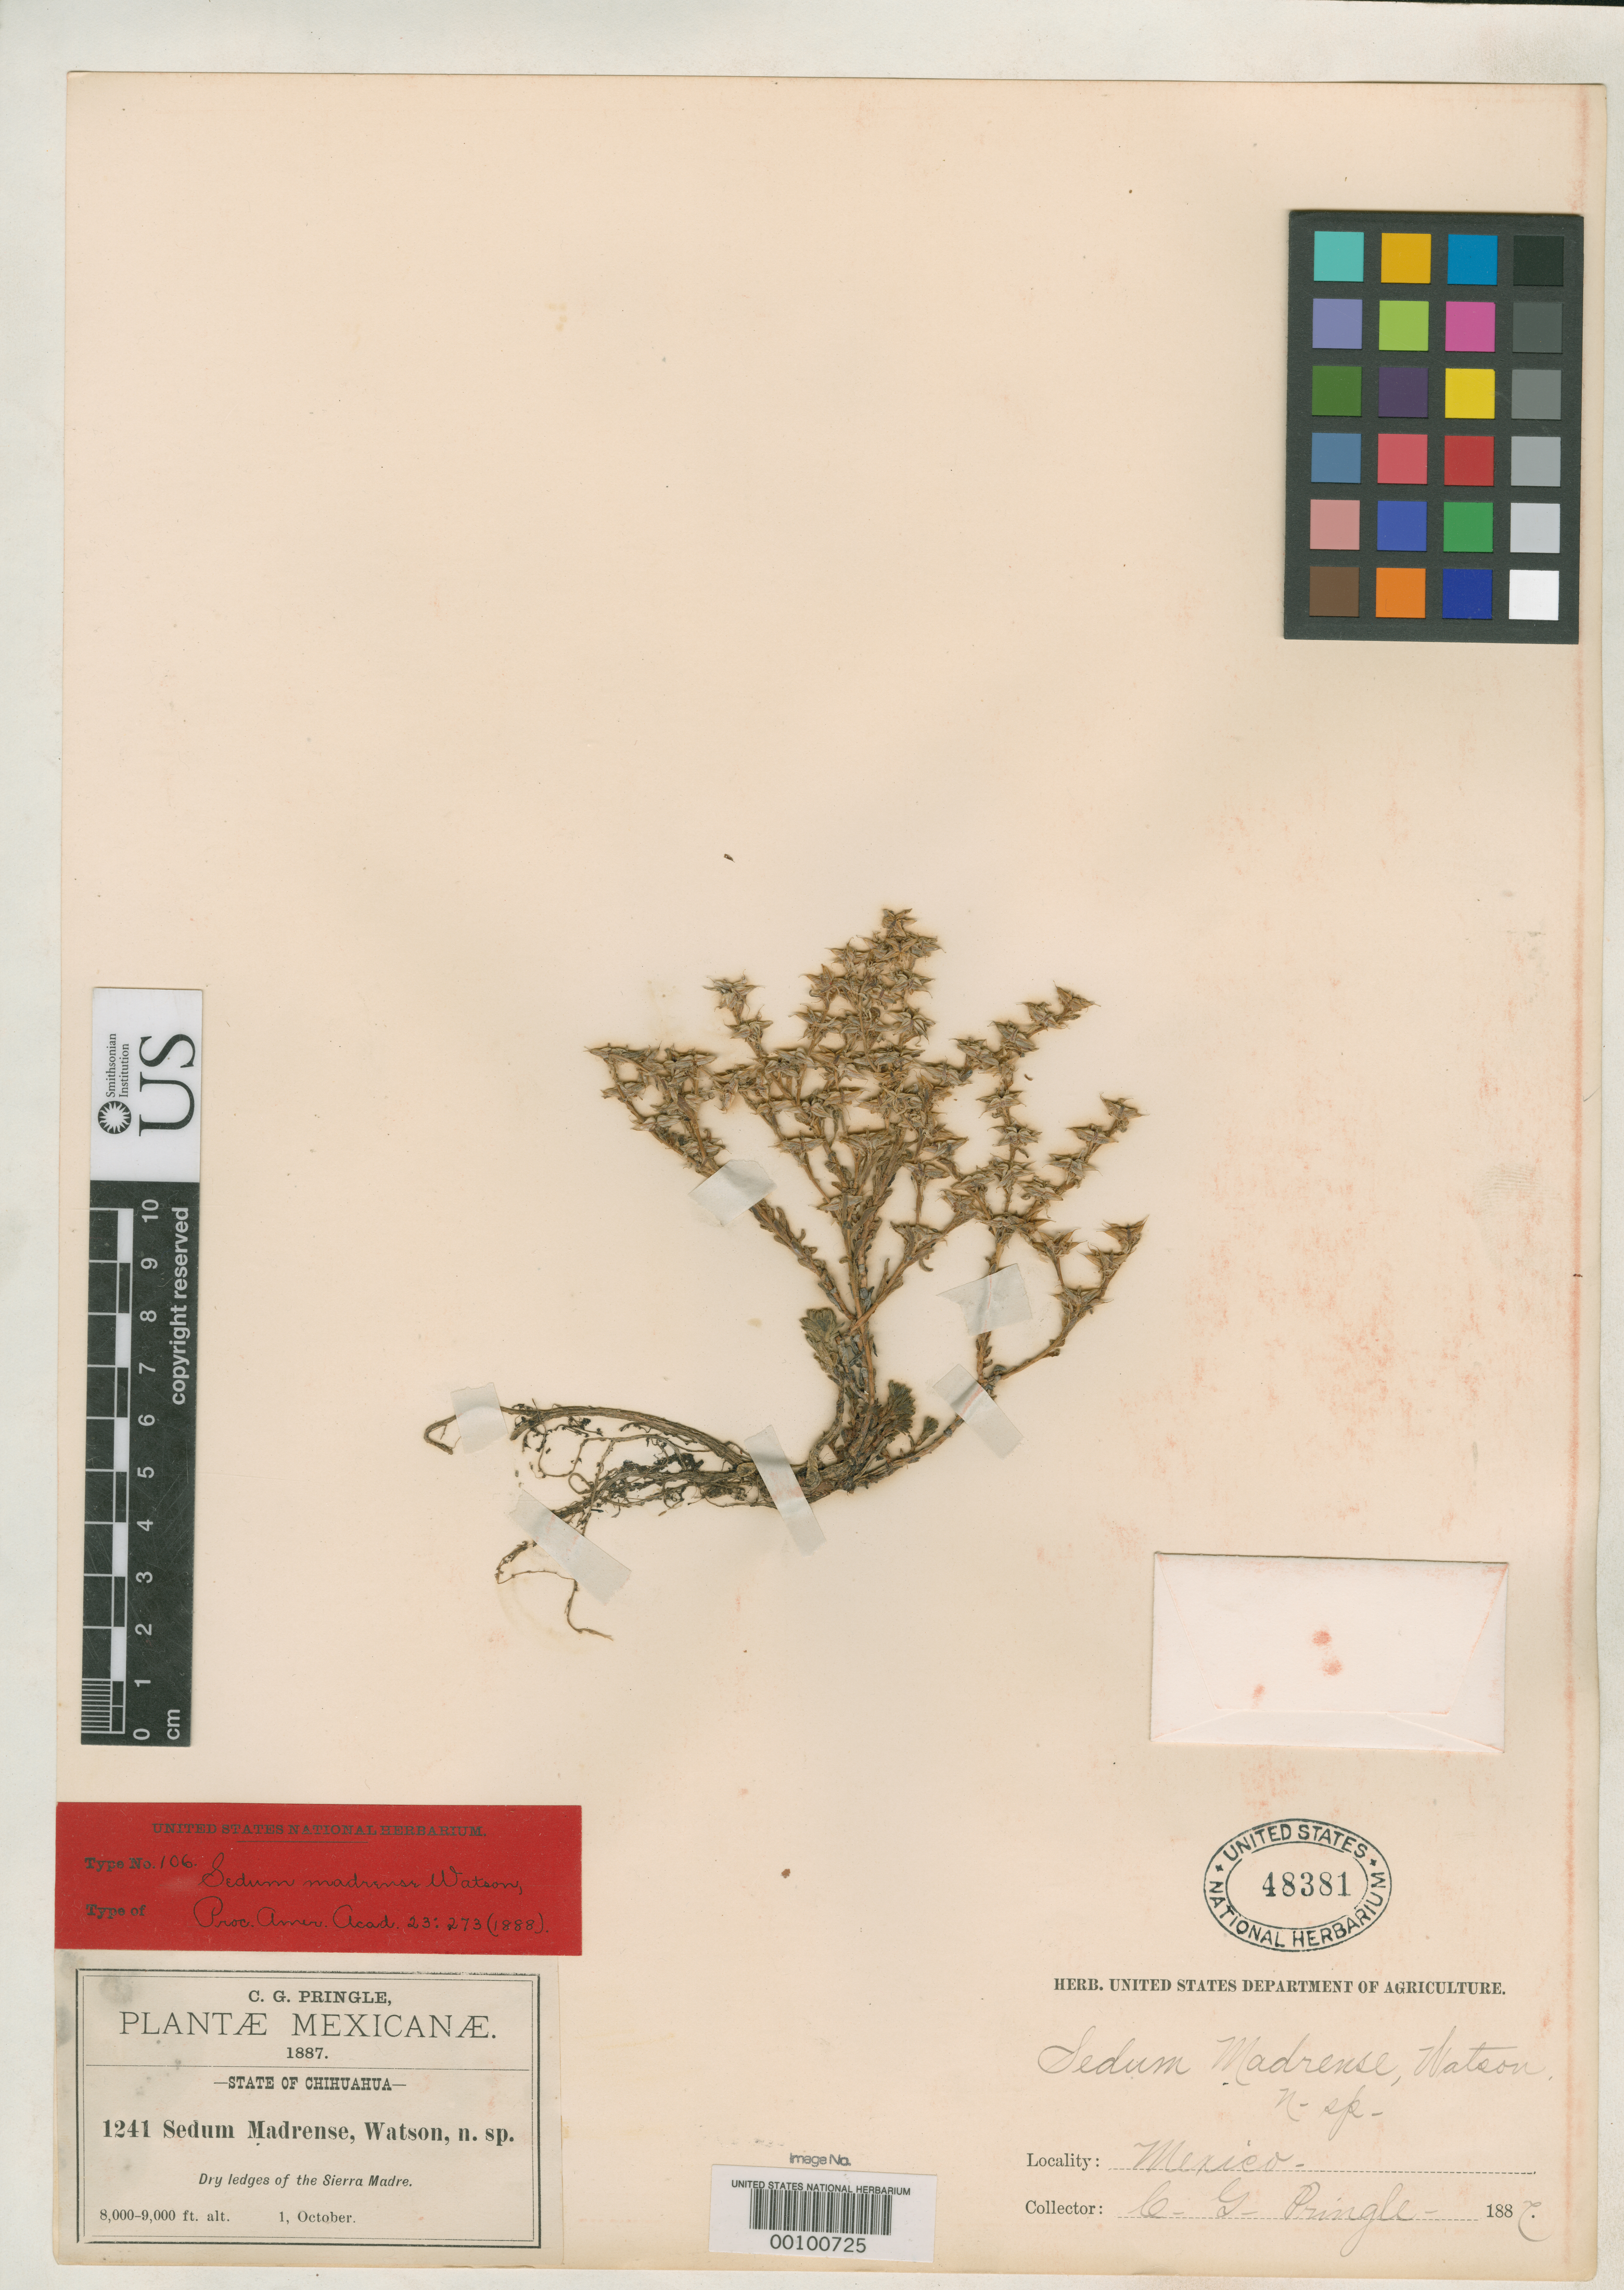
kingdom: Plantae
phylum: Tracheophyta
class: Magnoliopsida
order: Saxifragales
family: Crassulaceae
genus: Sedum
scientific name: Sedum madrense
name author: S. Watson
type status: Isotype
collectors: C. G. Pringle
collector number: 1241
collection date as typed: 01 Oct 1887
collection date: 1887-10-01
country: Mexico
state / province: Chihuahua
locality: Sierra Madre.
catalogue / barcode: US 48381